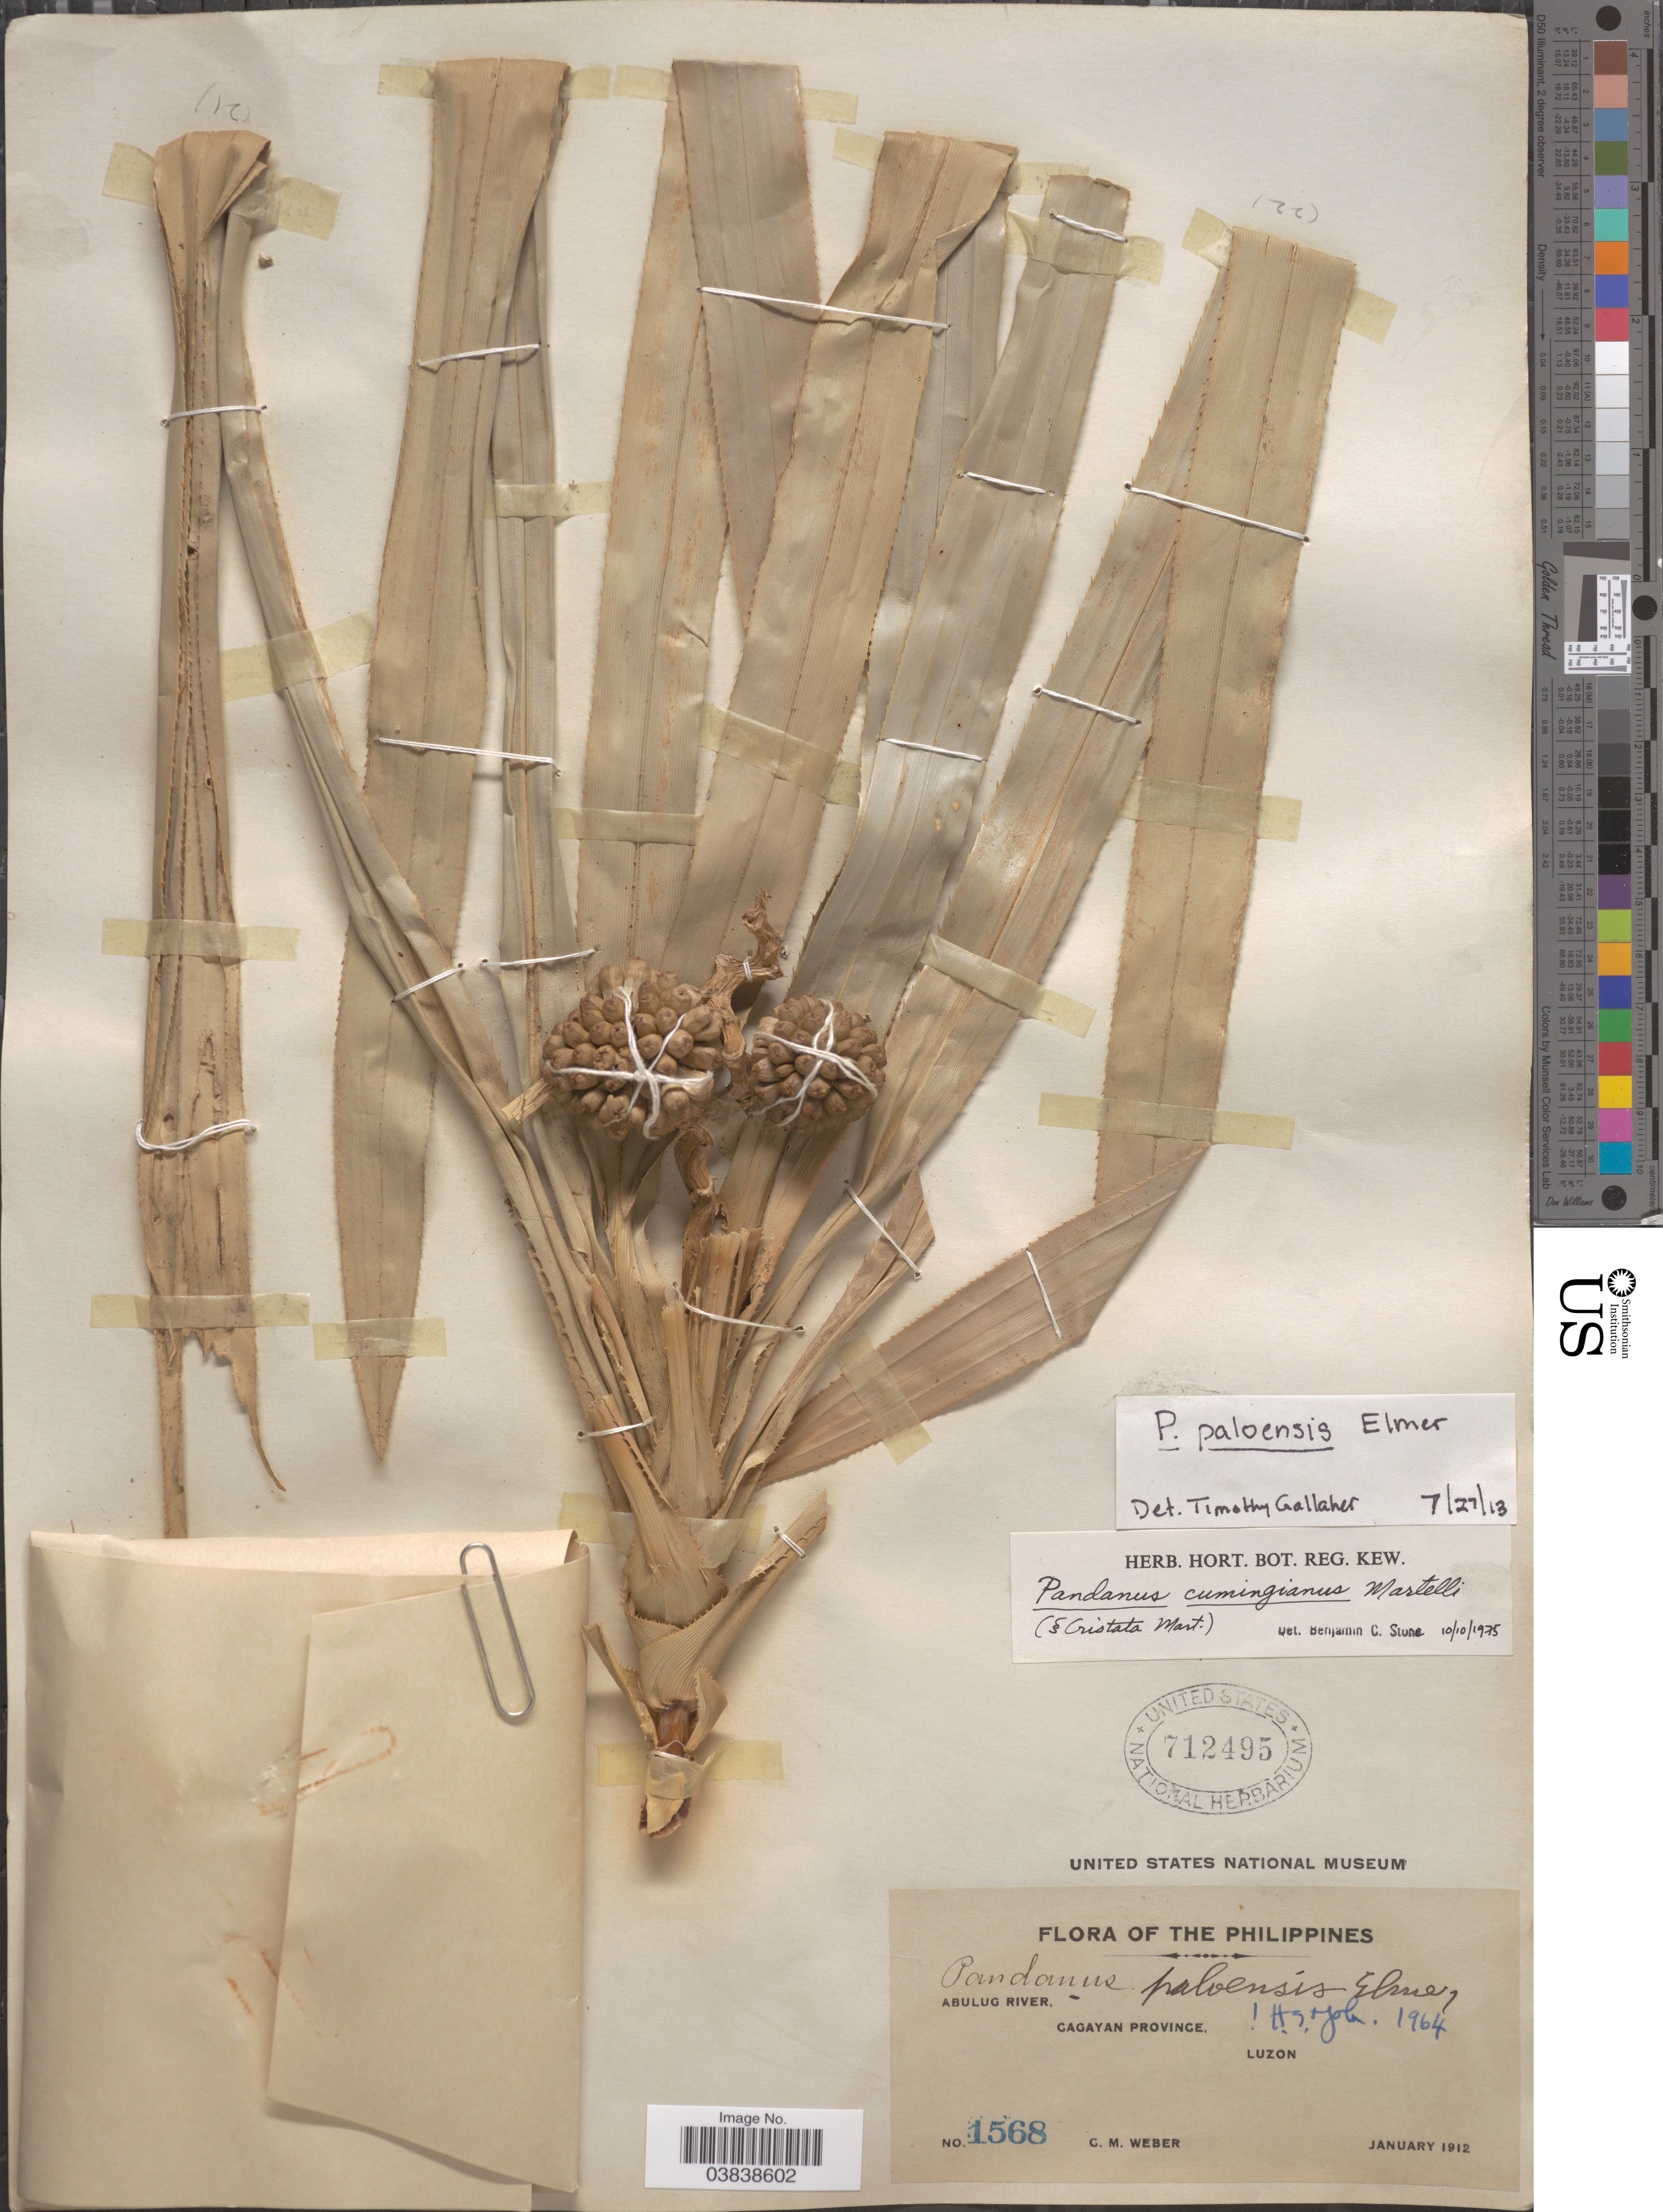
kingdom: Plantae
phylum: Tracheophyta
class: Liliopsida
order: Pandanales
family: Pandanaceae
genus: Pandanus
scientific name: Pandanus paloensis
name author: Elmer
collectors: C. M. Weber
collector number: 1568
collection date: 1912-01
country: Philippines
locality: Abulug River, Cagayan Province, Luzon.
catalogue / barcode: US 712495